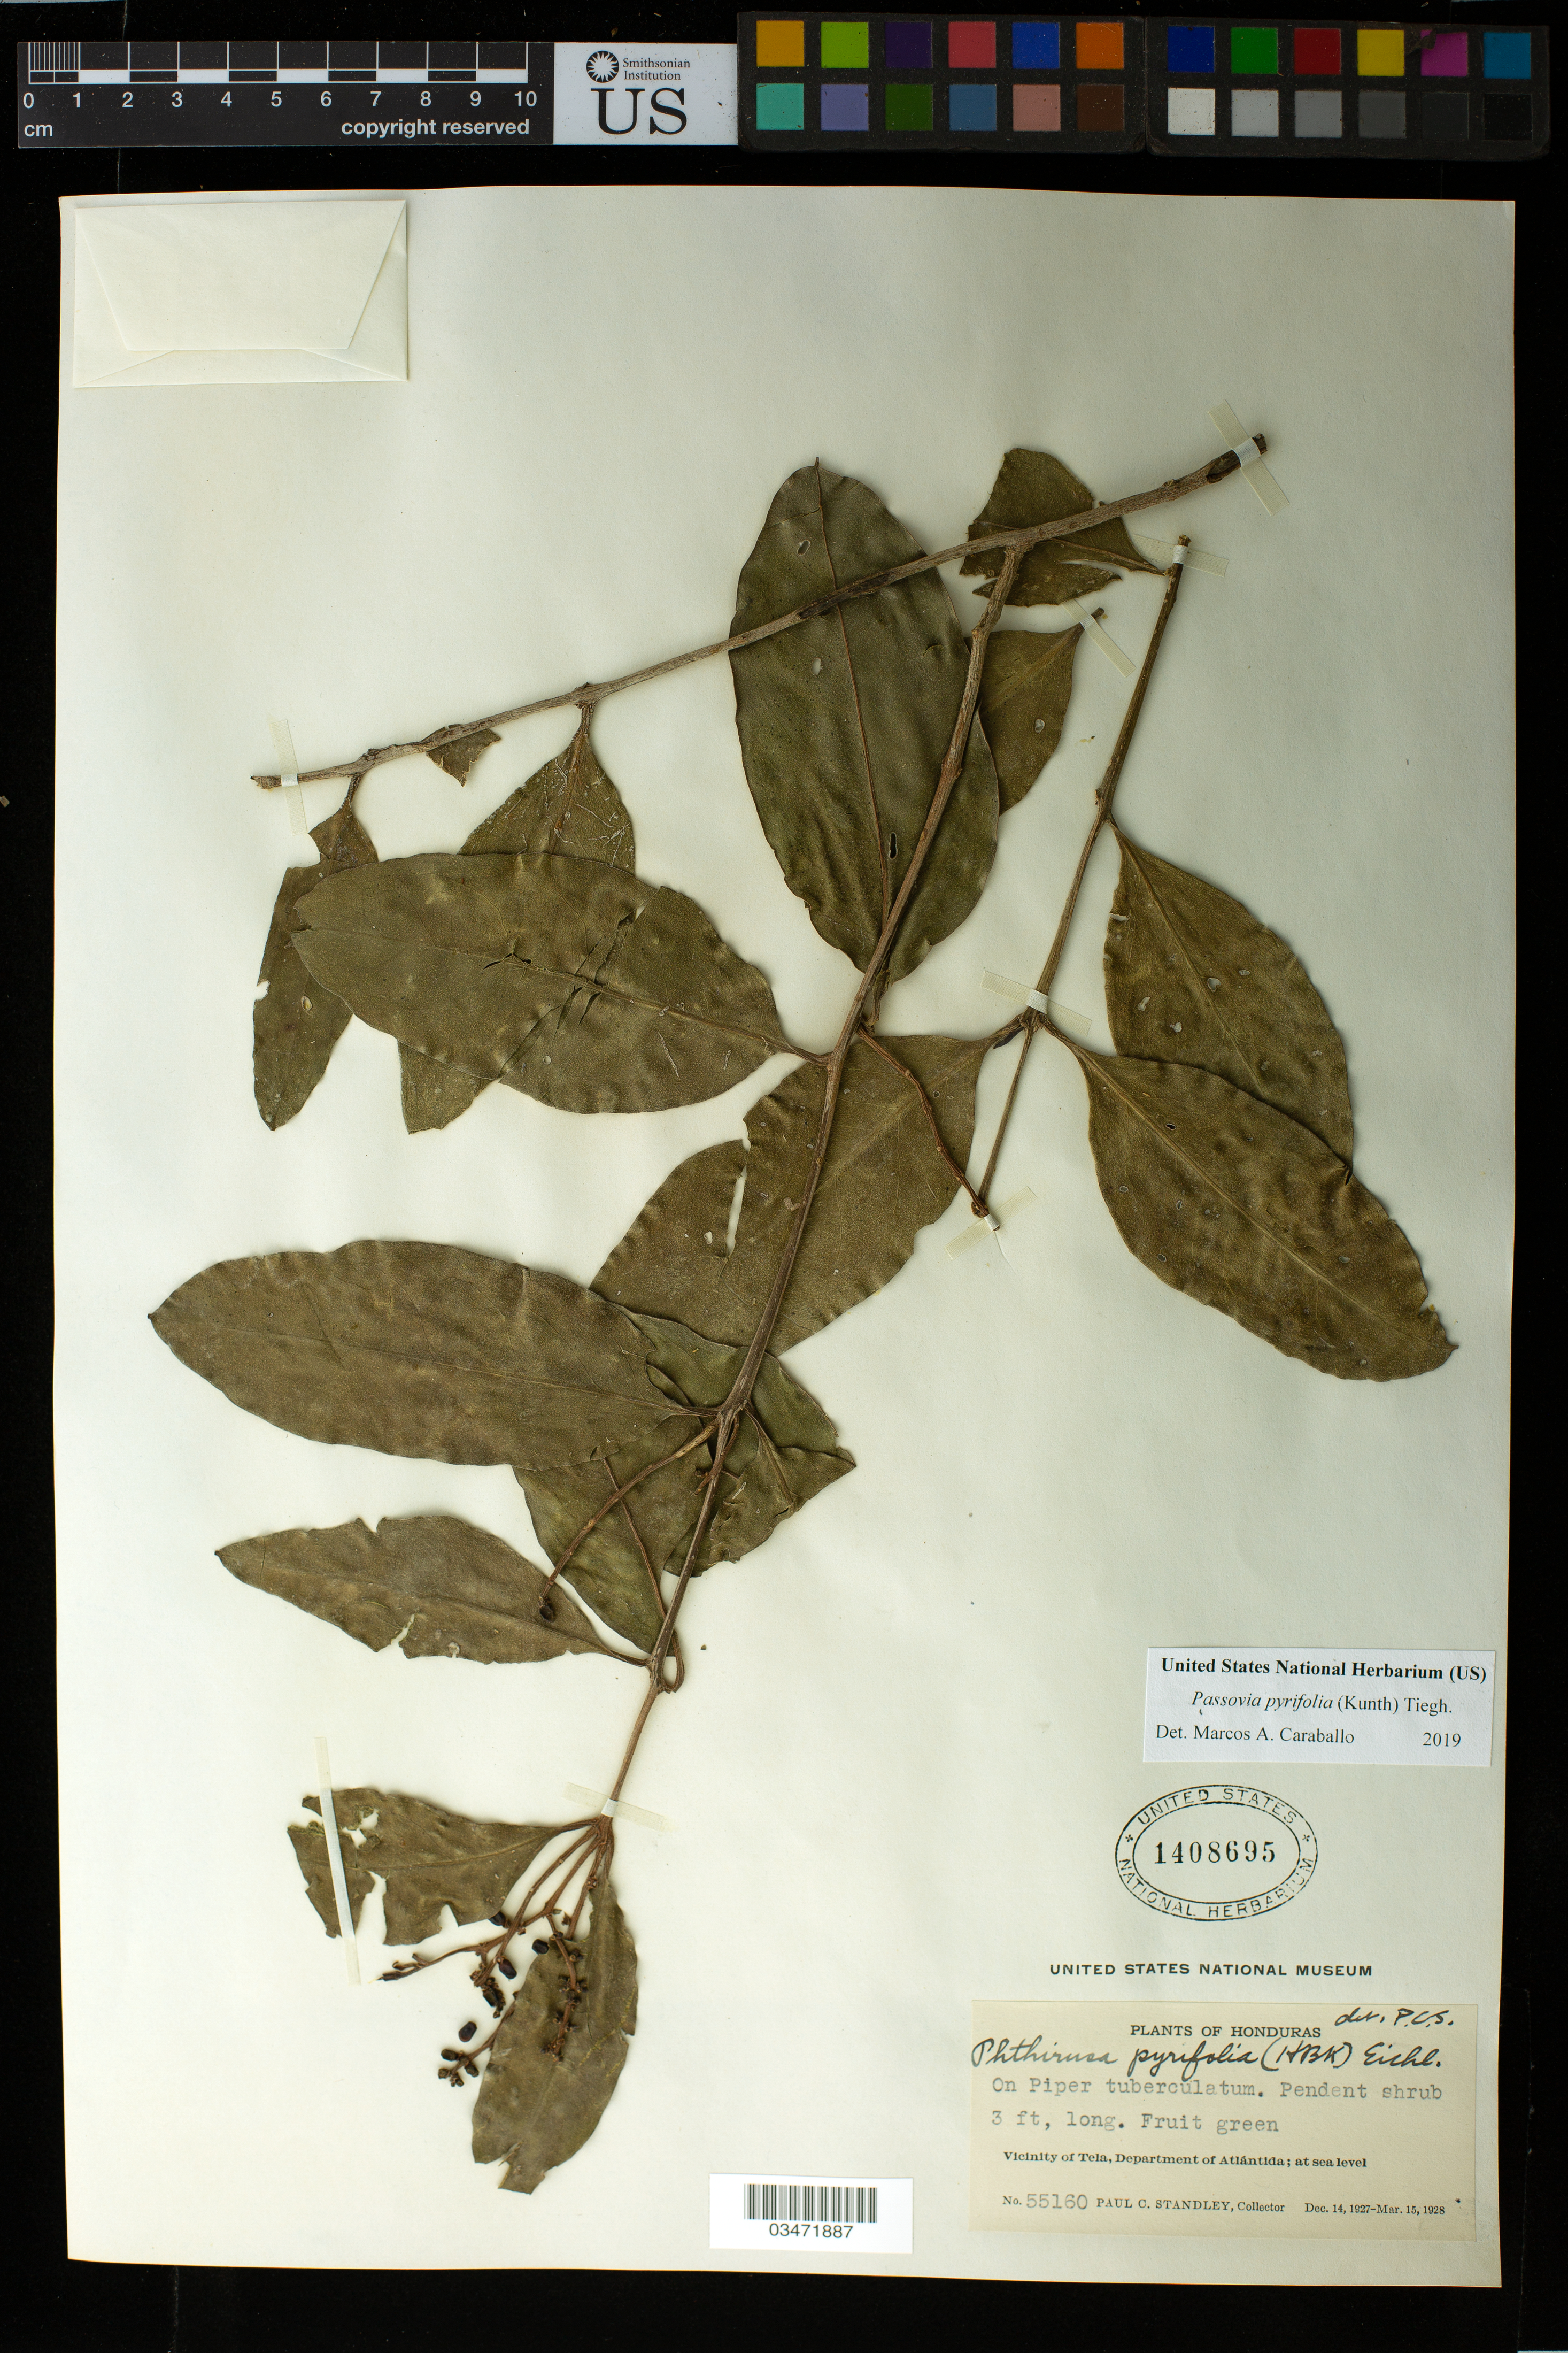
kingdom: Plantae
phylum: Tracheophyta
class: Magnoliopsida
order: Santalales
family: Loranthaceae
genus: Passovia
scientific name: Passovia pyrifolia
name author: (Kunth) Tiegh.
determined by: Caraballo-Ortiz, Marcos A., (MISS), University of Mississippi (UNITED STATES)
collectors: P. C. Standley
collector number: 55160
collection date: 1927-12-14/1928-03-15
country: Honduras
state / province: Atlántida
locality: Tela, vicinity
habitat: On Piper tuberculatum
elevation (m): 0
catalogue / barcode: US 1408695